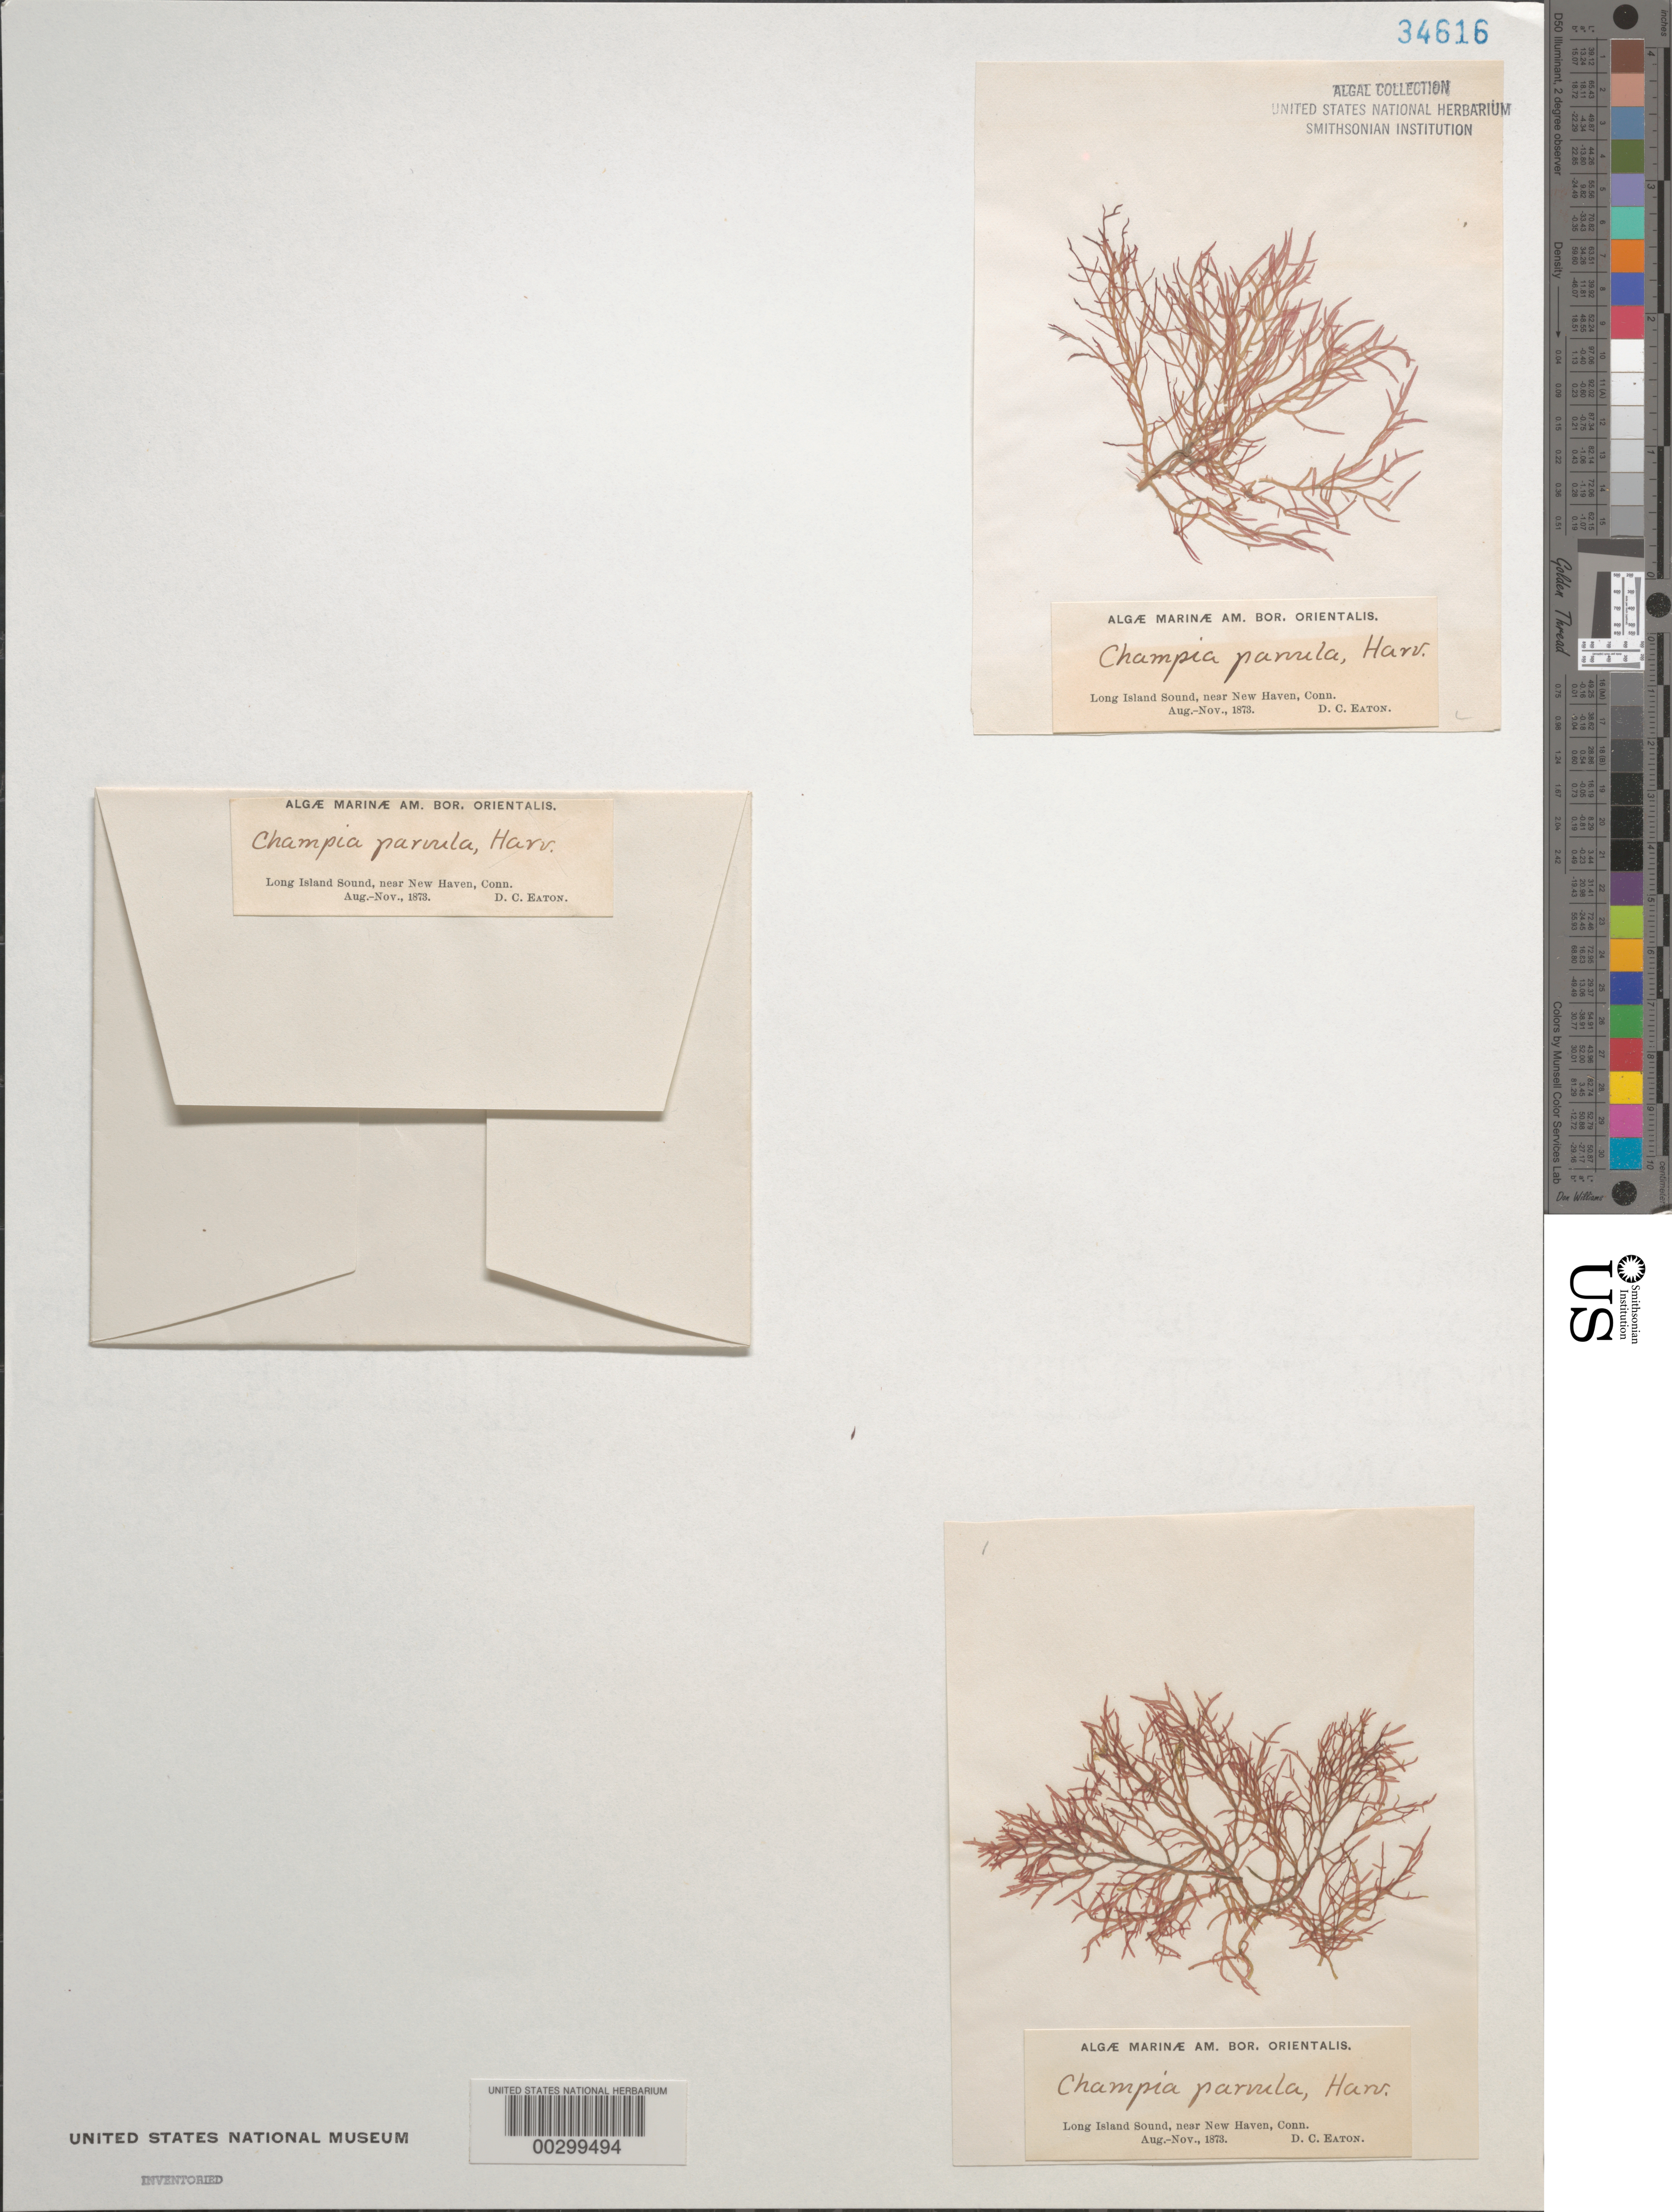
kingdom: Plantae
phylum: Rhodophyta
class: Florideophyceae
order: Rhodymeniales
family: Champiaceae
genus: Champia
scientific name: Champia parvula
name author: (C. Agardh) Harv.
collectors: D. C. Eaton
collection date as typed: Aug 1873 TO -- Nov 1873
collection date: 1873-08/1873-11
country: United States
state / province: Connecticut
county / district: New Haven County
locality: Long Island Sound near New Haven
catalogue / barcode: US 34616